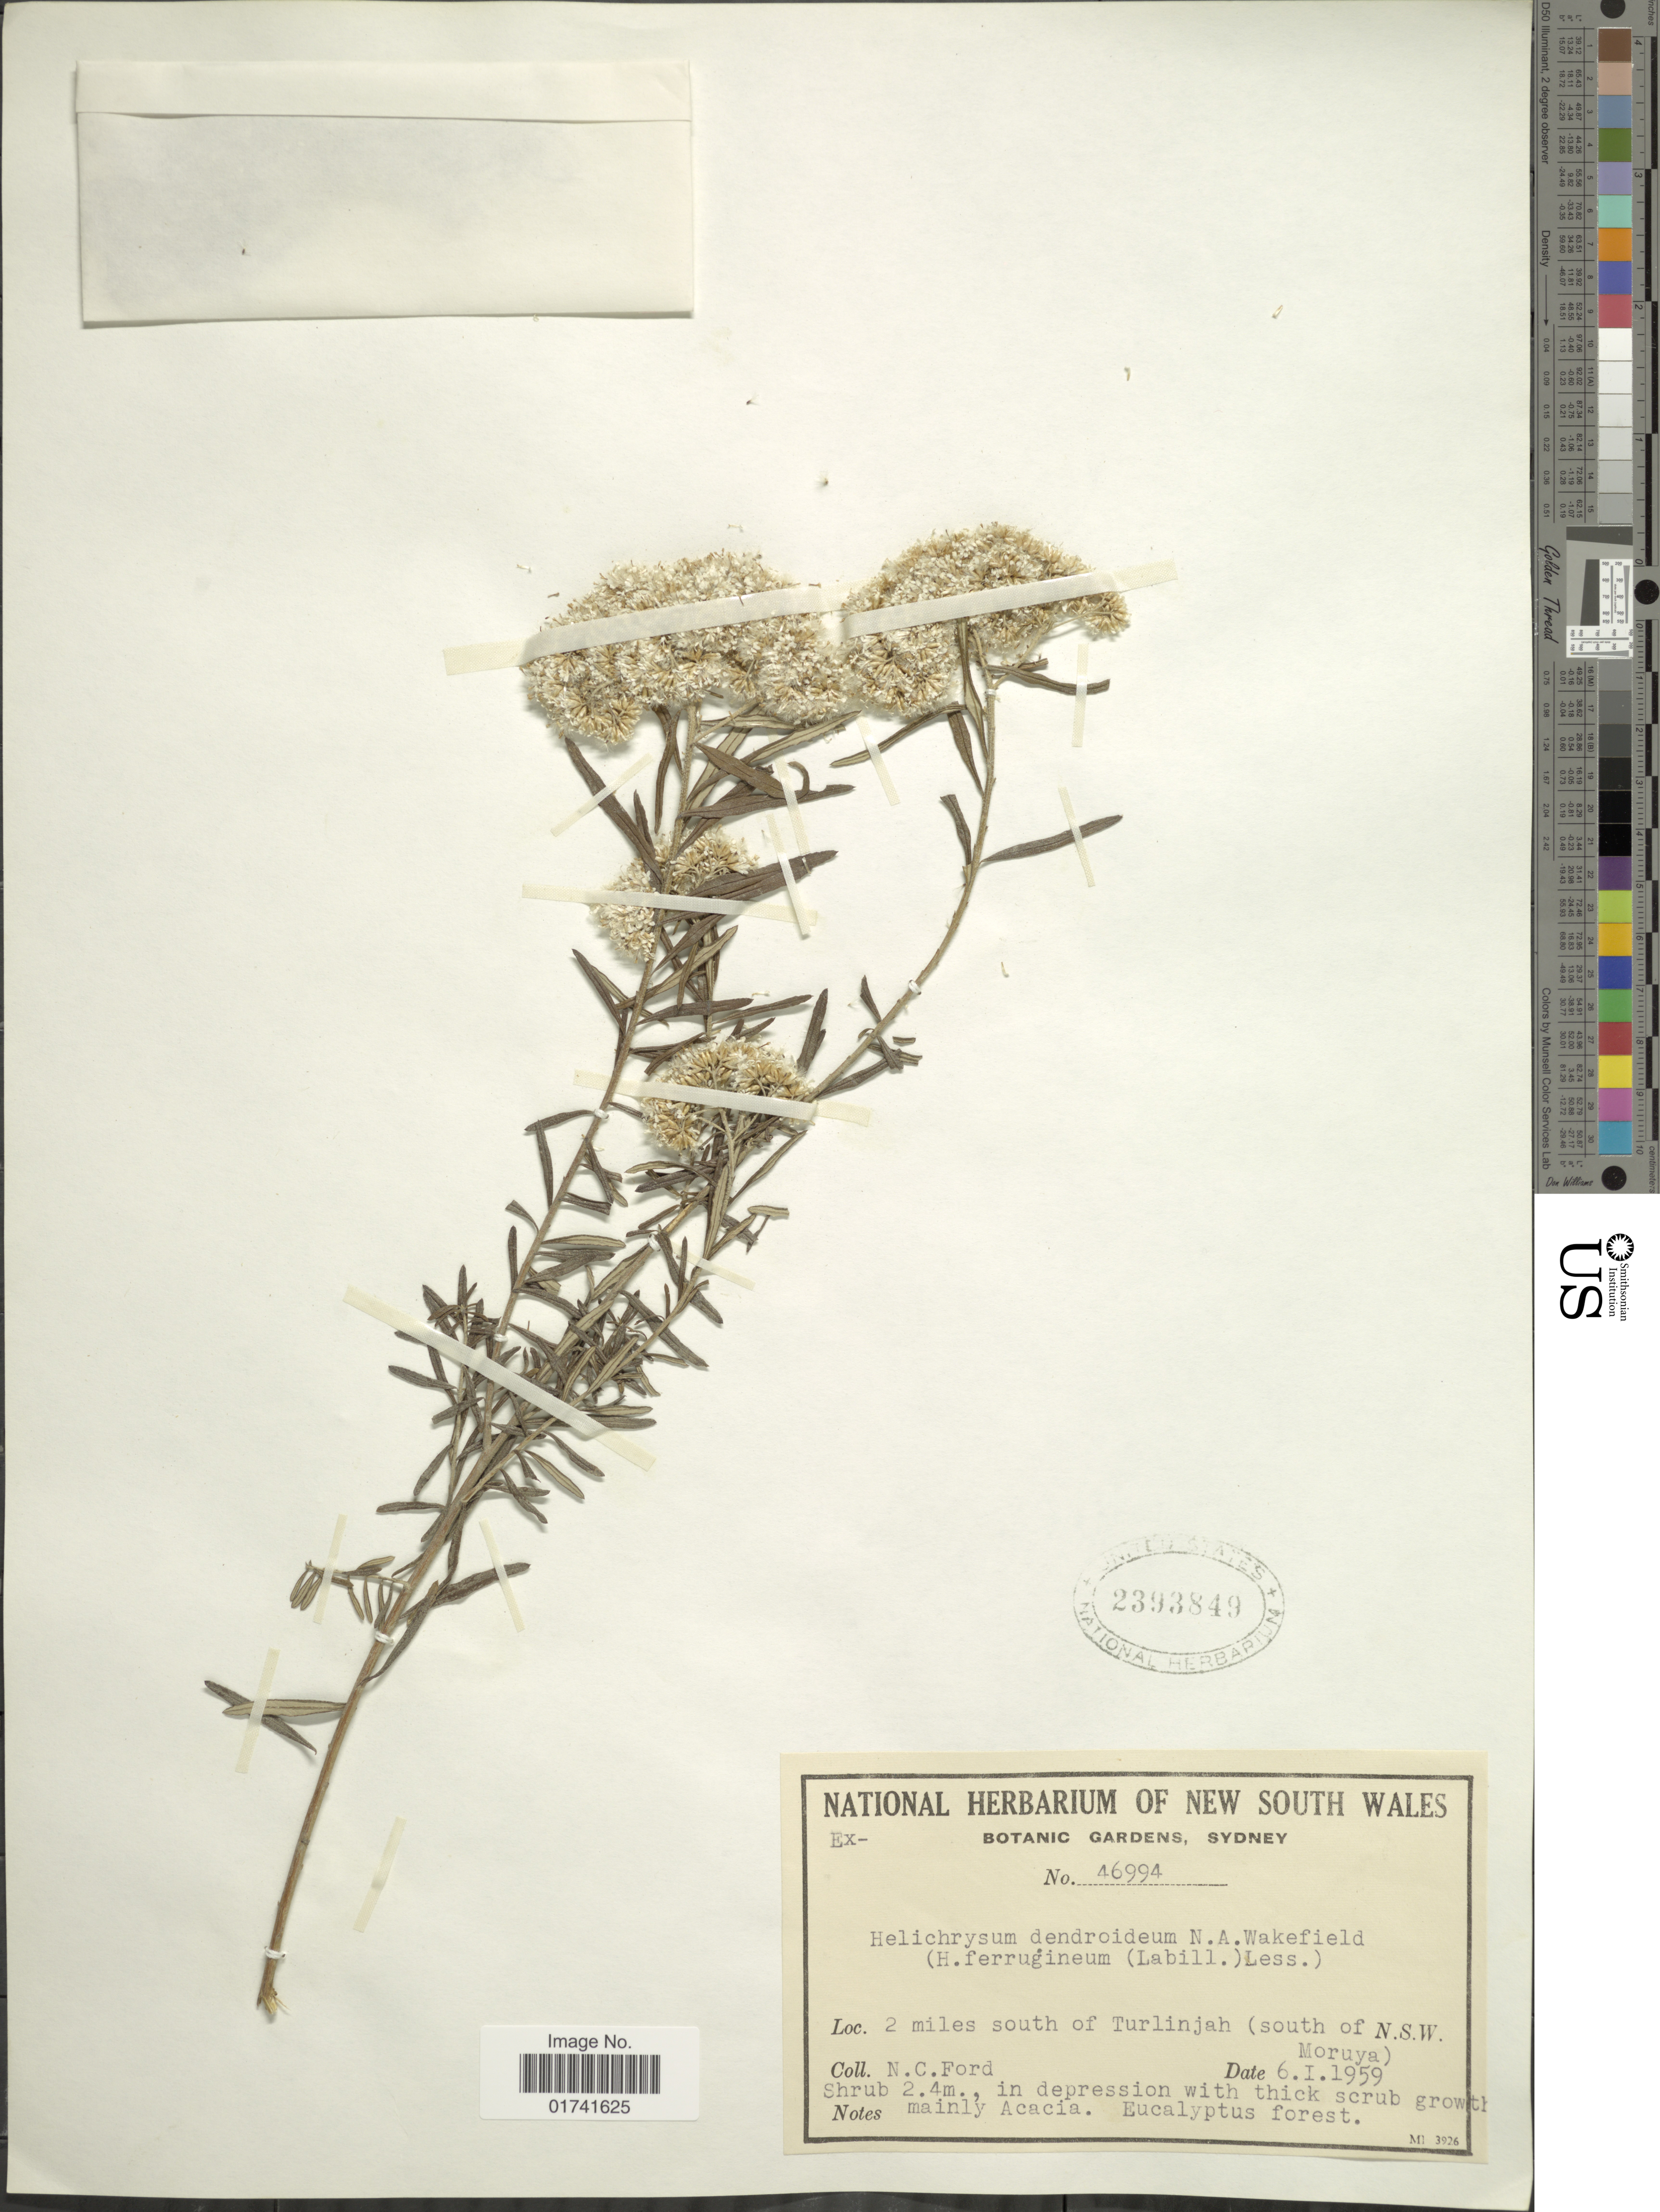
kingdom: Plantae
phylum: Tracheophyta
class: Magnoliopsida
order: Asterales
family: Asteraceae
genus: Ozothamnus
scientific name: Ozothamnus ferrugineus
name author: (Labill.) Sweet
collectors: N. Ford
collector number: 46994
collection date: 1959-01-06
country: Australia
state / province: New South Wales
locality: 2 miles south of Turlinjah (south of Moruya).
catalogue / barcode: US 2393849